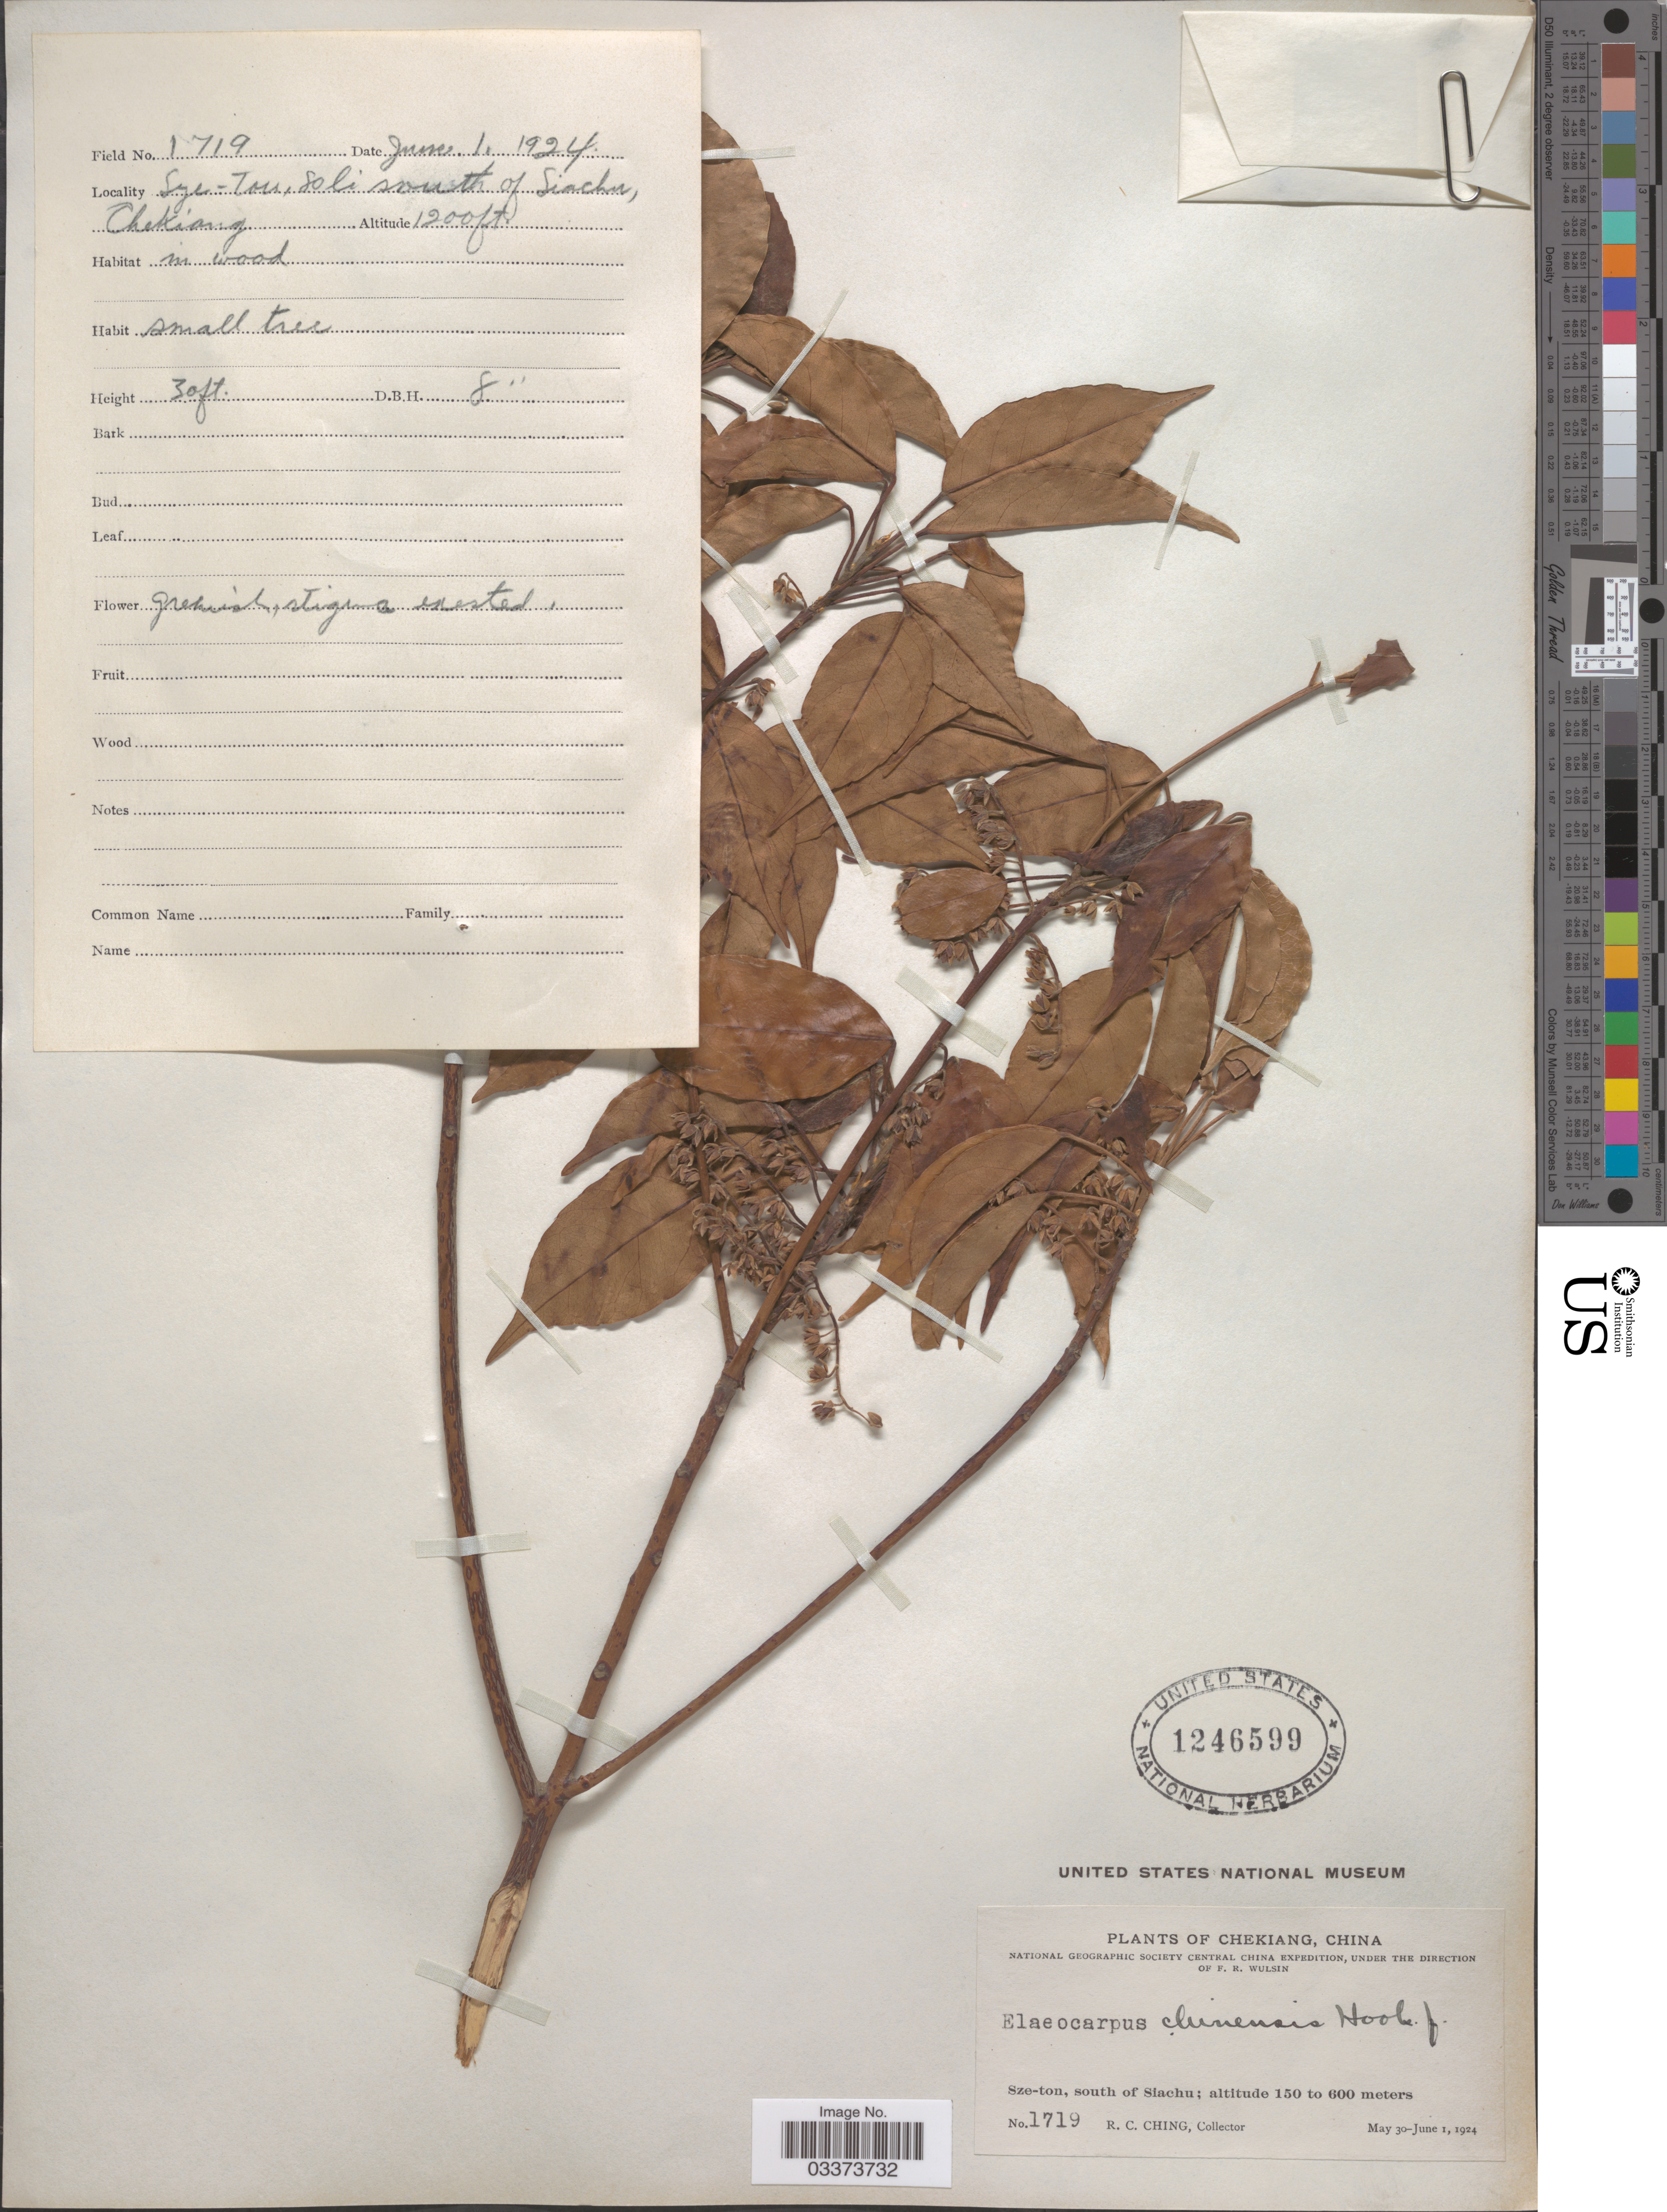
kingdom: Plantae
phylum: Tracheophyta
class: Magnoliopsida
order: Oxalidales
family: Elaeocarpaceae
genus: Elaeocarpus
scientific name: Elaeocarpus chinensis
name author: (A. Gray & Ch) Hook. f.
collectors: R. C. Ching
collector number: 1719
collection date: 1924-06-01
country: China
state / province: Zhejiang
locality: Chekiang, Sze-ton, south of Siachu, Sze-ton, 80 li south of Siachu.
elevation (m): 366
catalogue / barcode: US 1246599